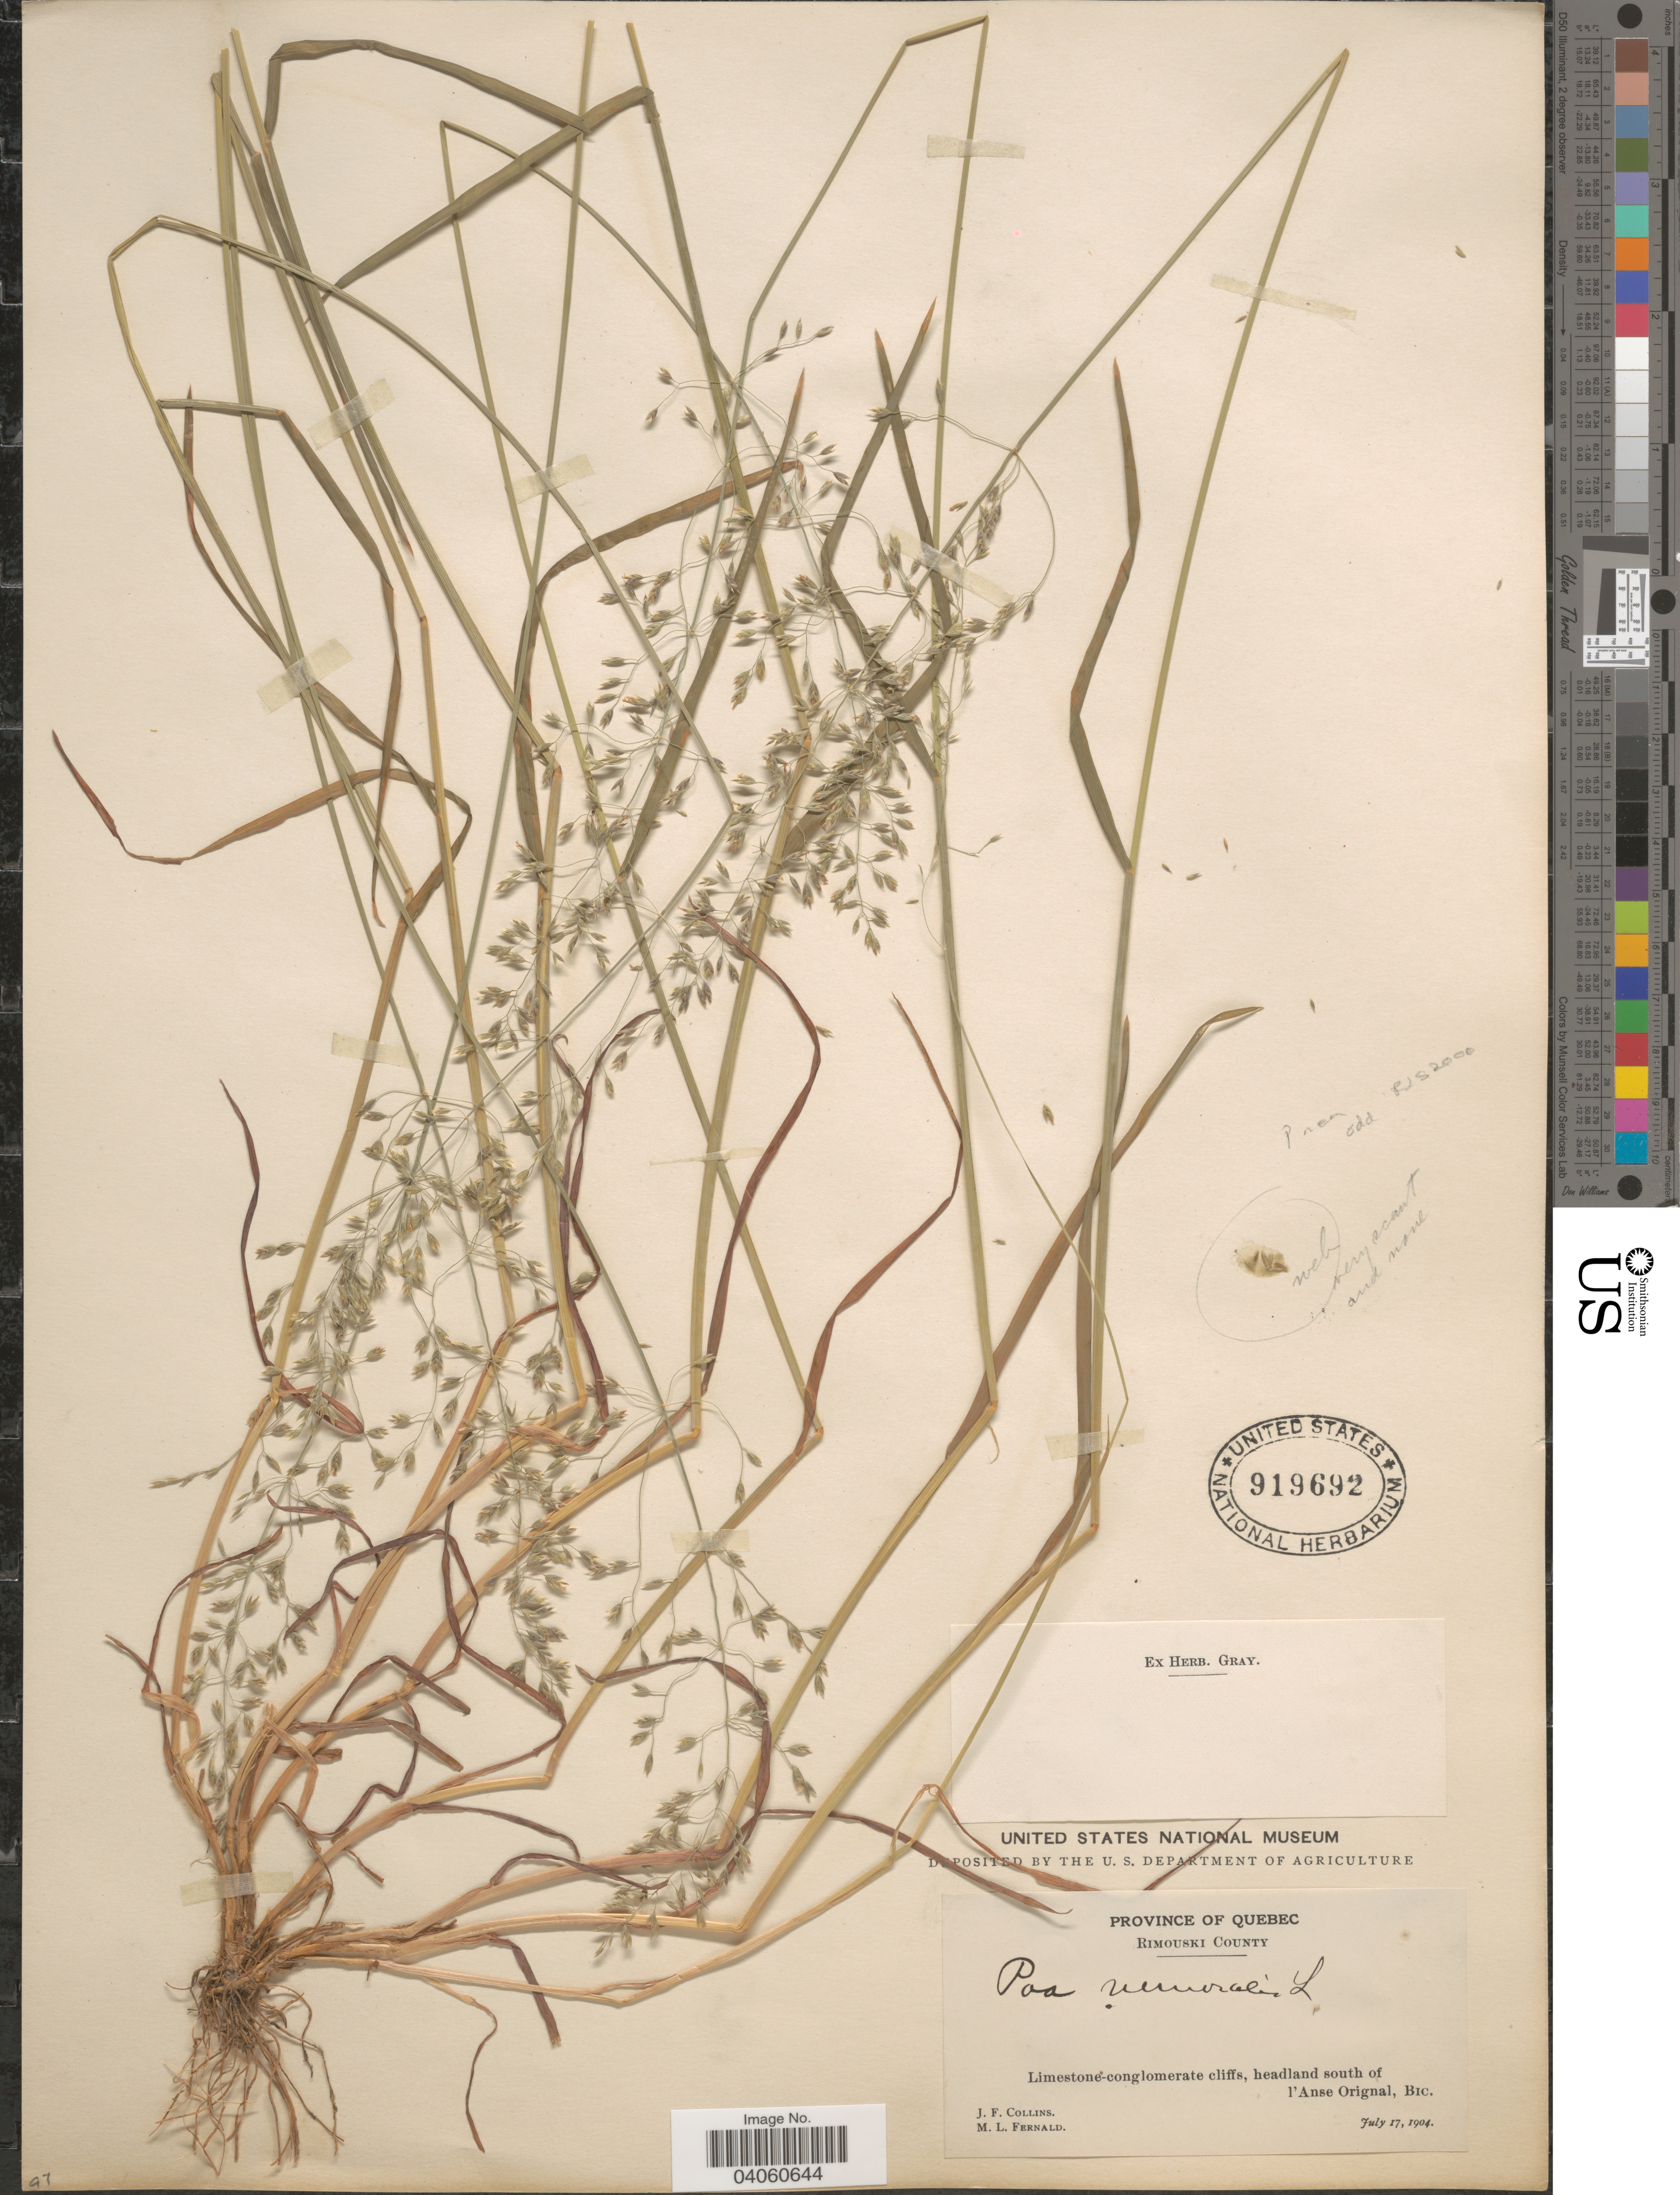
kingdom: Plantae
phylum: Tracheophyta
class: Liliopsida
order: Poales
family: Poaceae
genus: Poa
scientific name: Poa nemoralis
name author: L.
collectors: J. Collins & M. L. Fernald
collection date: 1904-07-17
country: Canada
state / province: Quebec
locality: Rimouski County. Headland south of l'Anse Original.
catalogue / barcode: US 919692